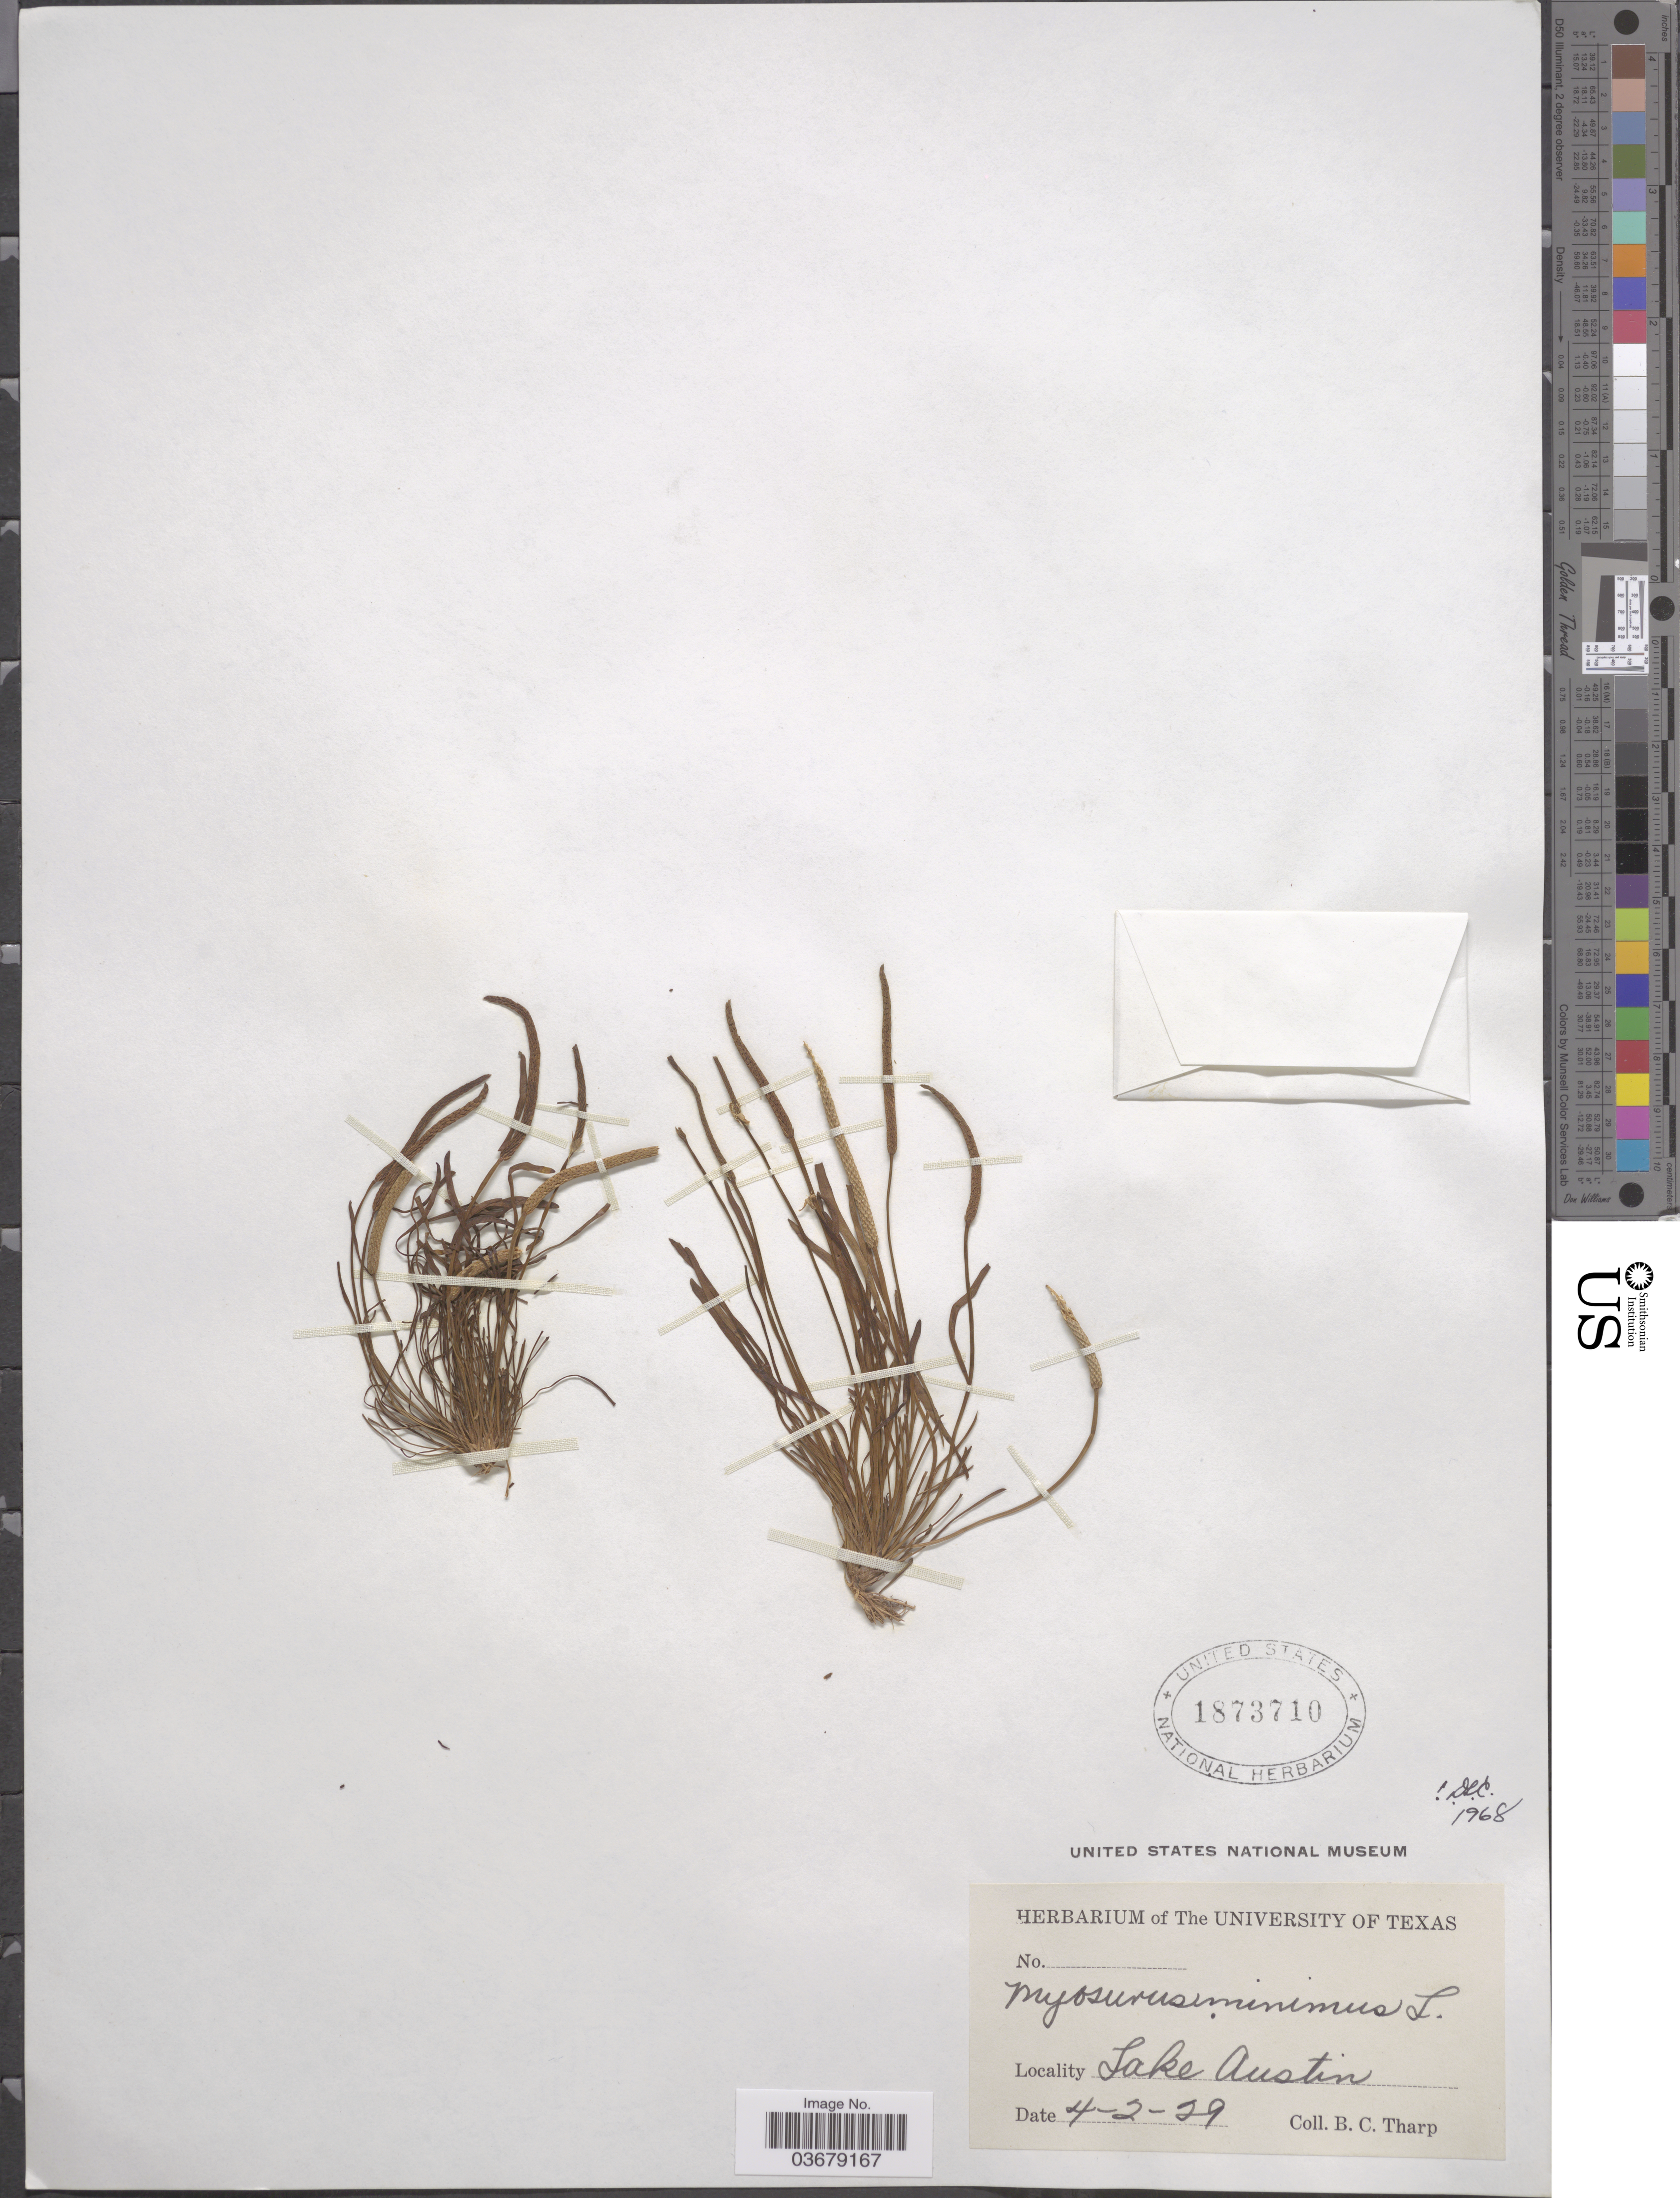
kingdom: Plantae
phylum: Tracheophyta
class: Magnoliopsida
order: Ranunculales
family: Ranunculaceae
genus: Myosurus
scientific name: Myosurus minimus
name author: L.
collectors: B. C. Tharp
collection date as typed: Transcribed d/m/y: 2/4/29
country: United States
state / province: Texas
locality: Lake Austin.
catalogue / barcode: US 1873710